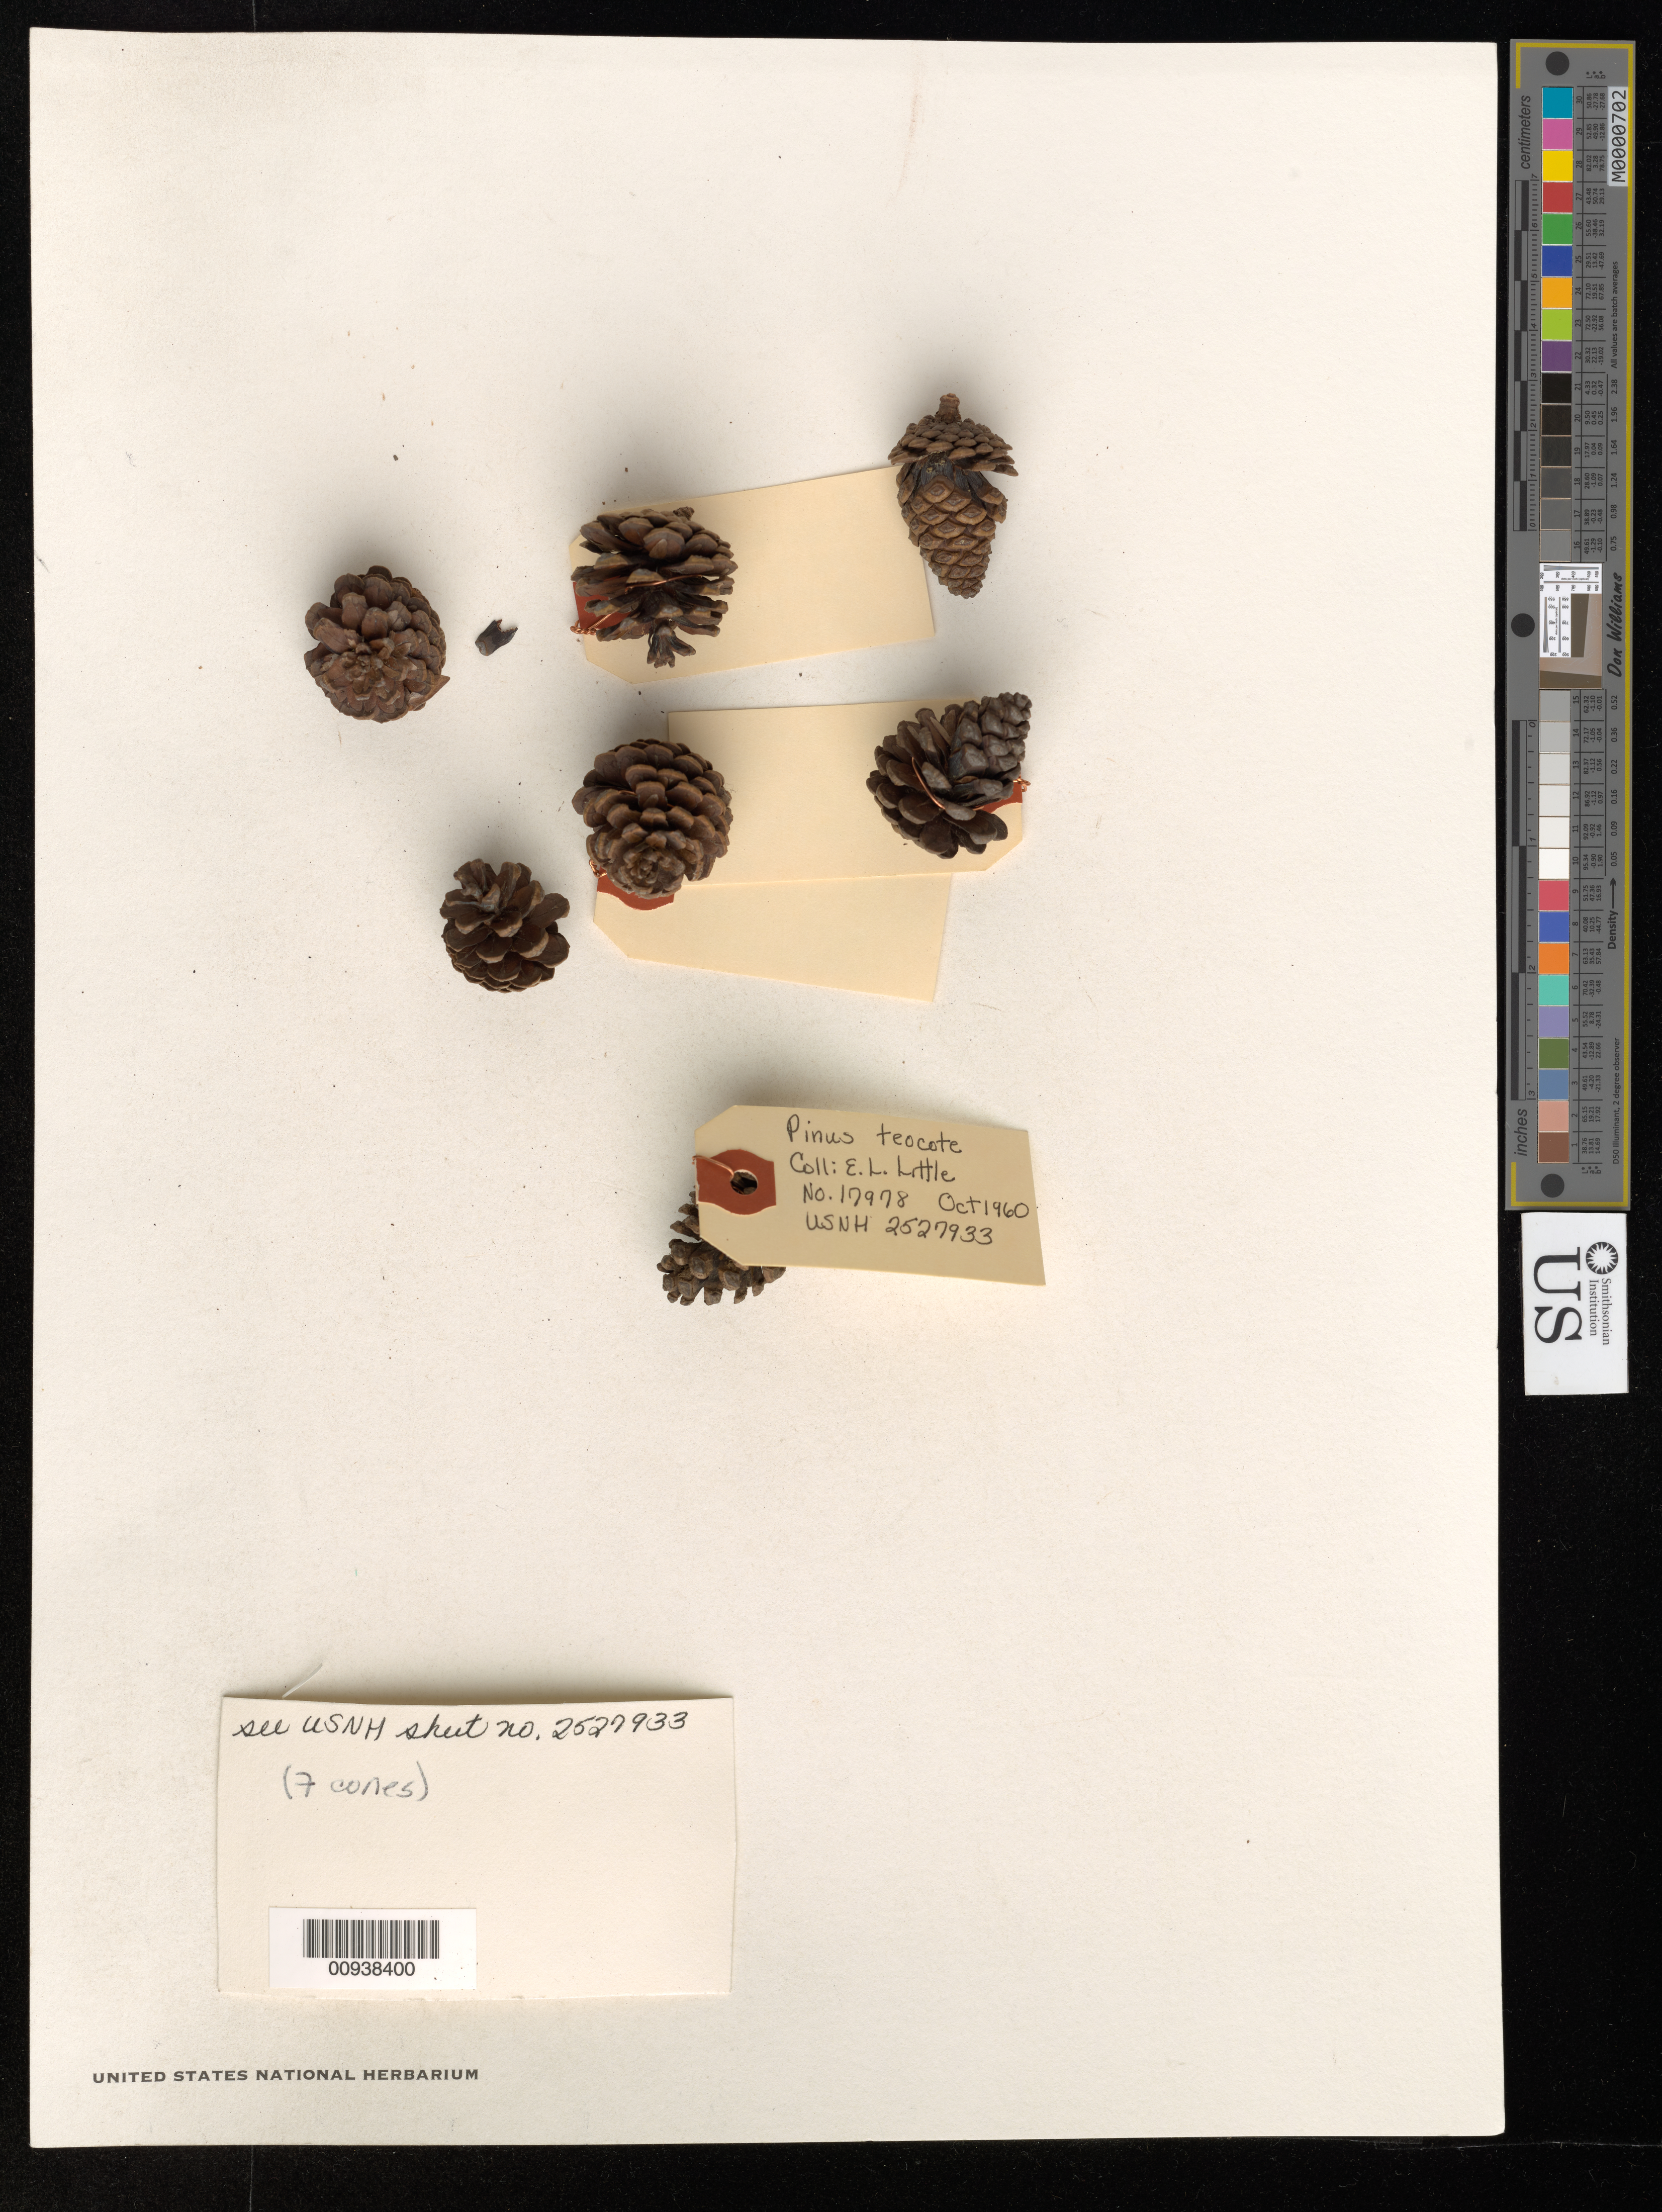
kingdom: Plantae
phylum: Tracheophyta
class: Pinopsida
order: Pinales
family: Pinaceae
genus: Pinus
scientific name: Pinus teocote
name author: Schltdl. & Cham.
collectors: E. L. Little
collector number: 17978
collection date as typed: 21 Oct 1960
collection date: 1960-10-21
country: Mexico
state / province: Morelos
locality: N. of Cuernavaca.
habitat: Pine-oak forest.